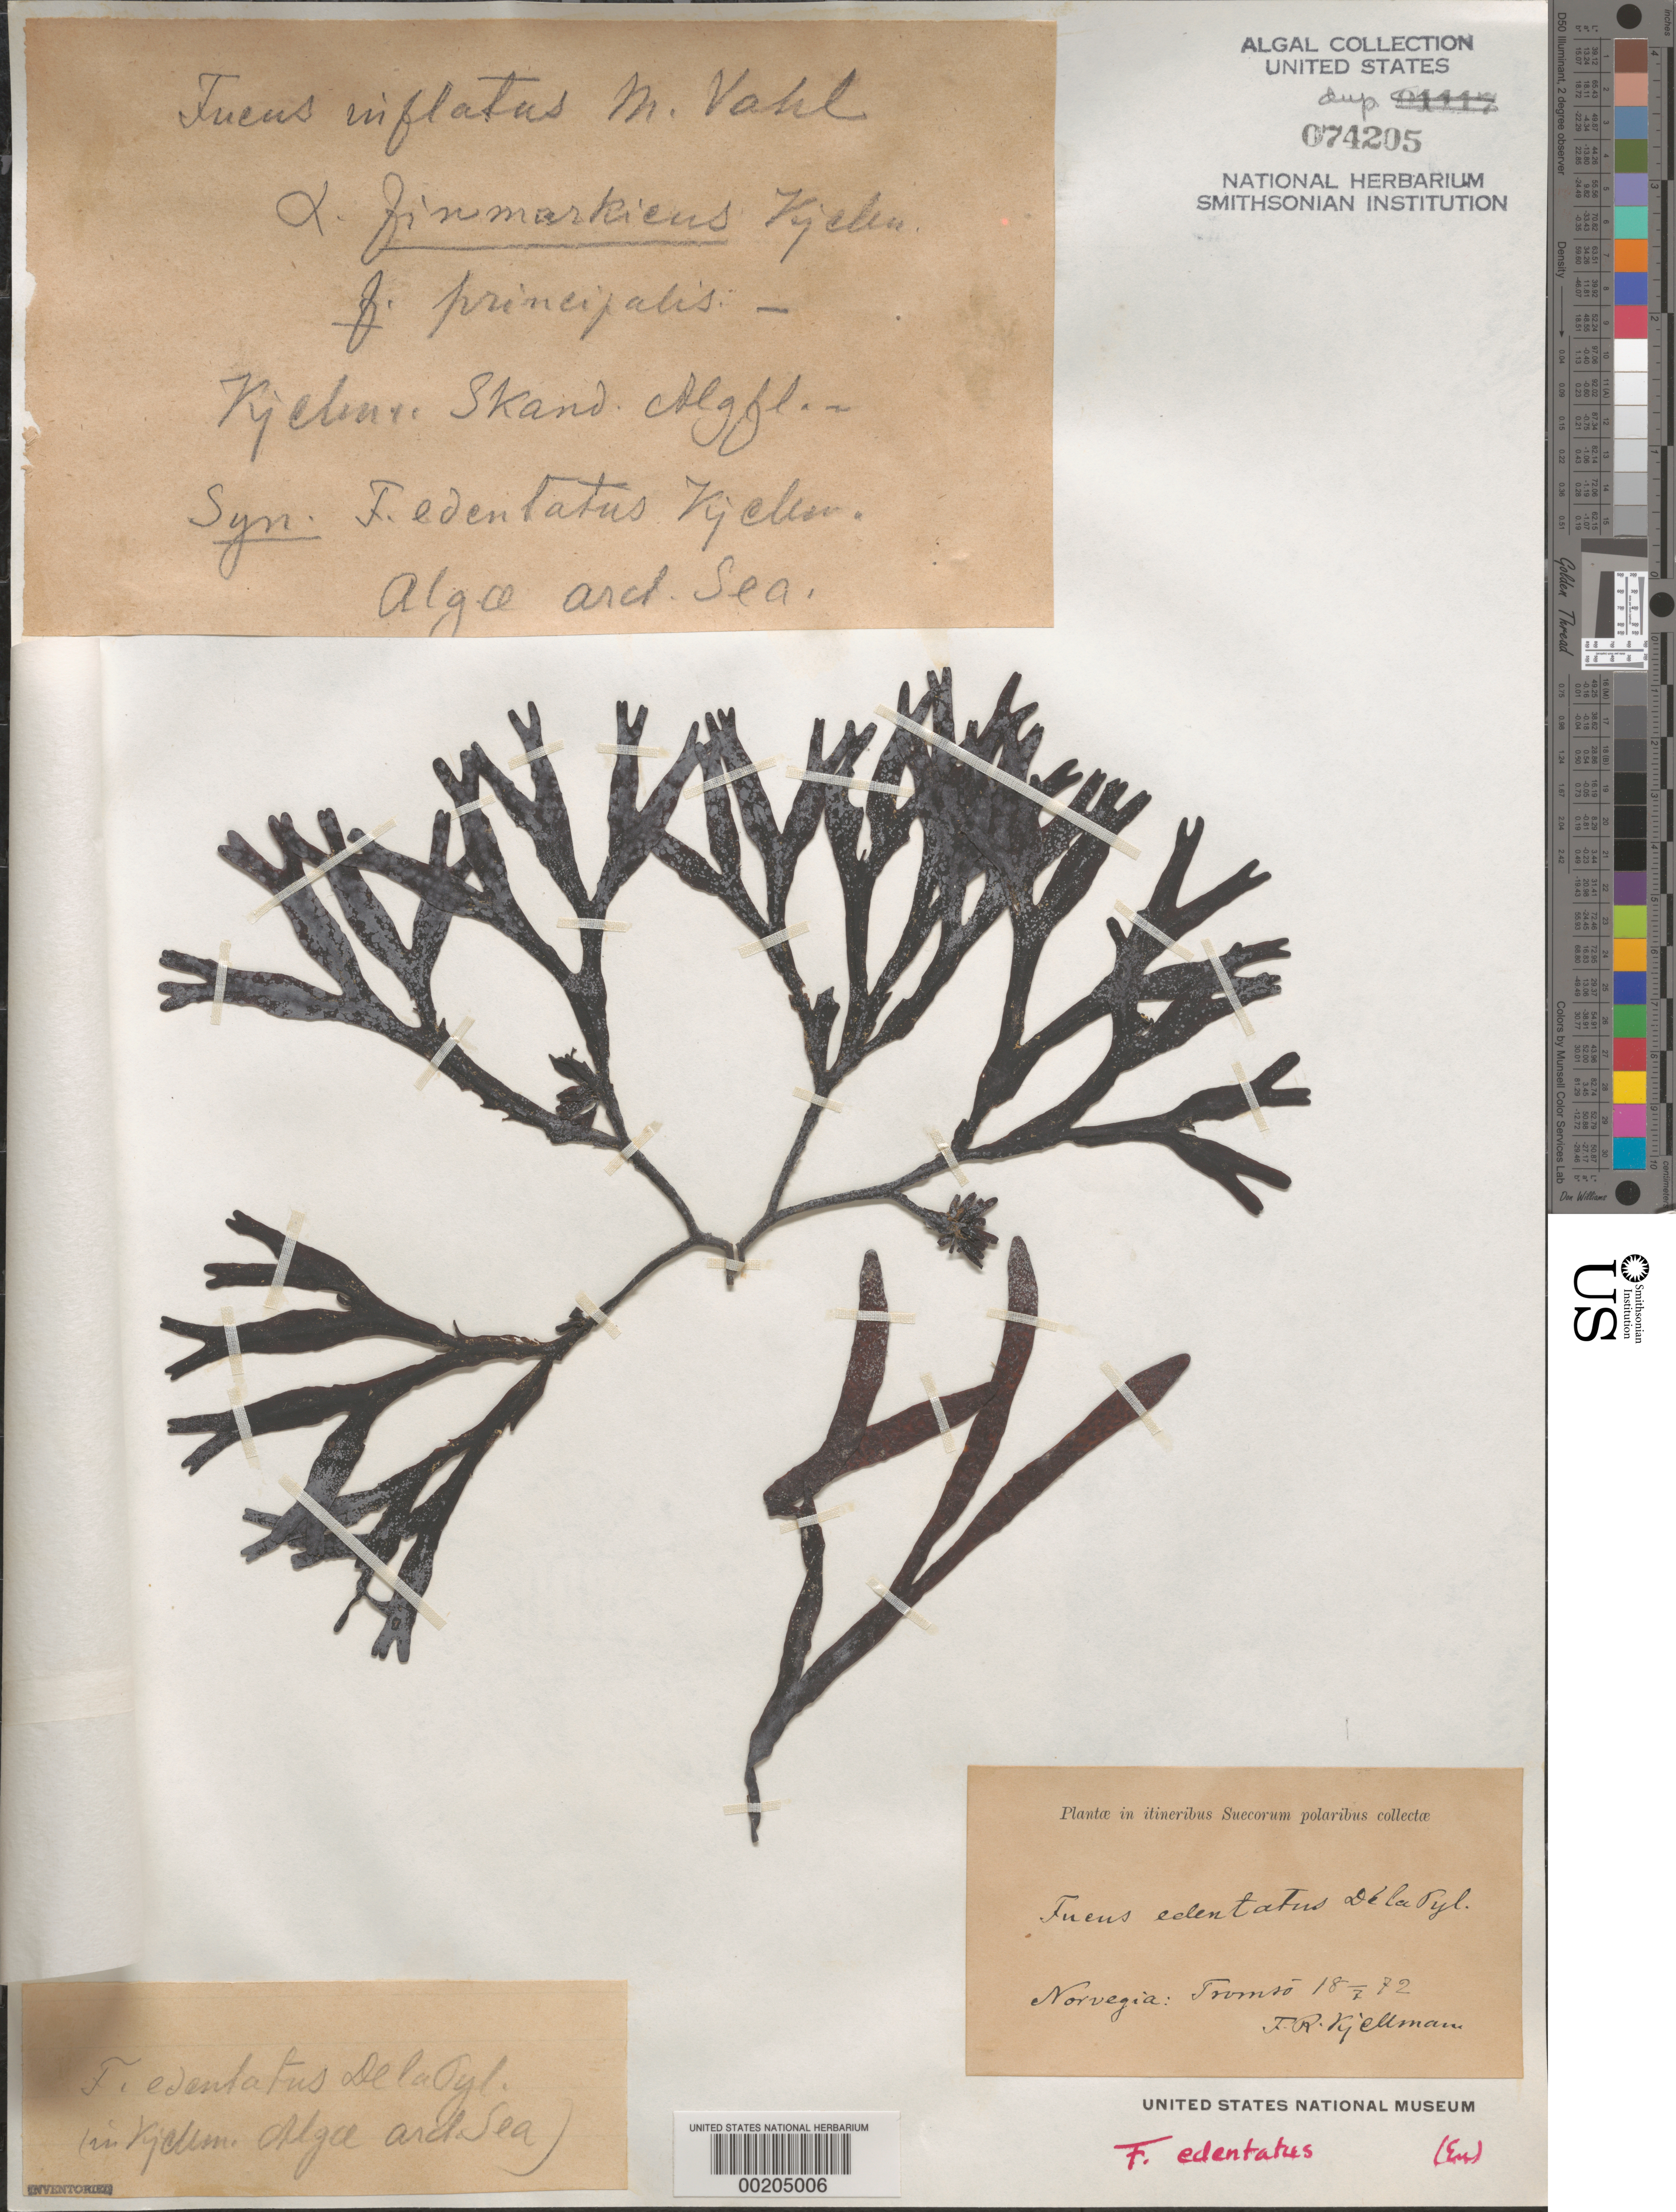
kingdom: Chromista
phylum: Ochrophyta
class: Phaeophyceae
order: Fucales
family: Fucaceae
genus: Fucus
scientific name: Fucus distichus subsp. edentatus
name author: (Bach. Pyl.) H.T. Powell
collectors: F. R. Kjellman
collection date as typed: Jul 1872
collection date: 1872-07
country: Norway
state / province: Troms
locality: Tromso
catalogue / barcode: US 74205